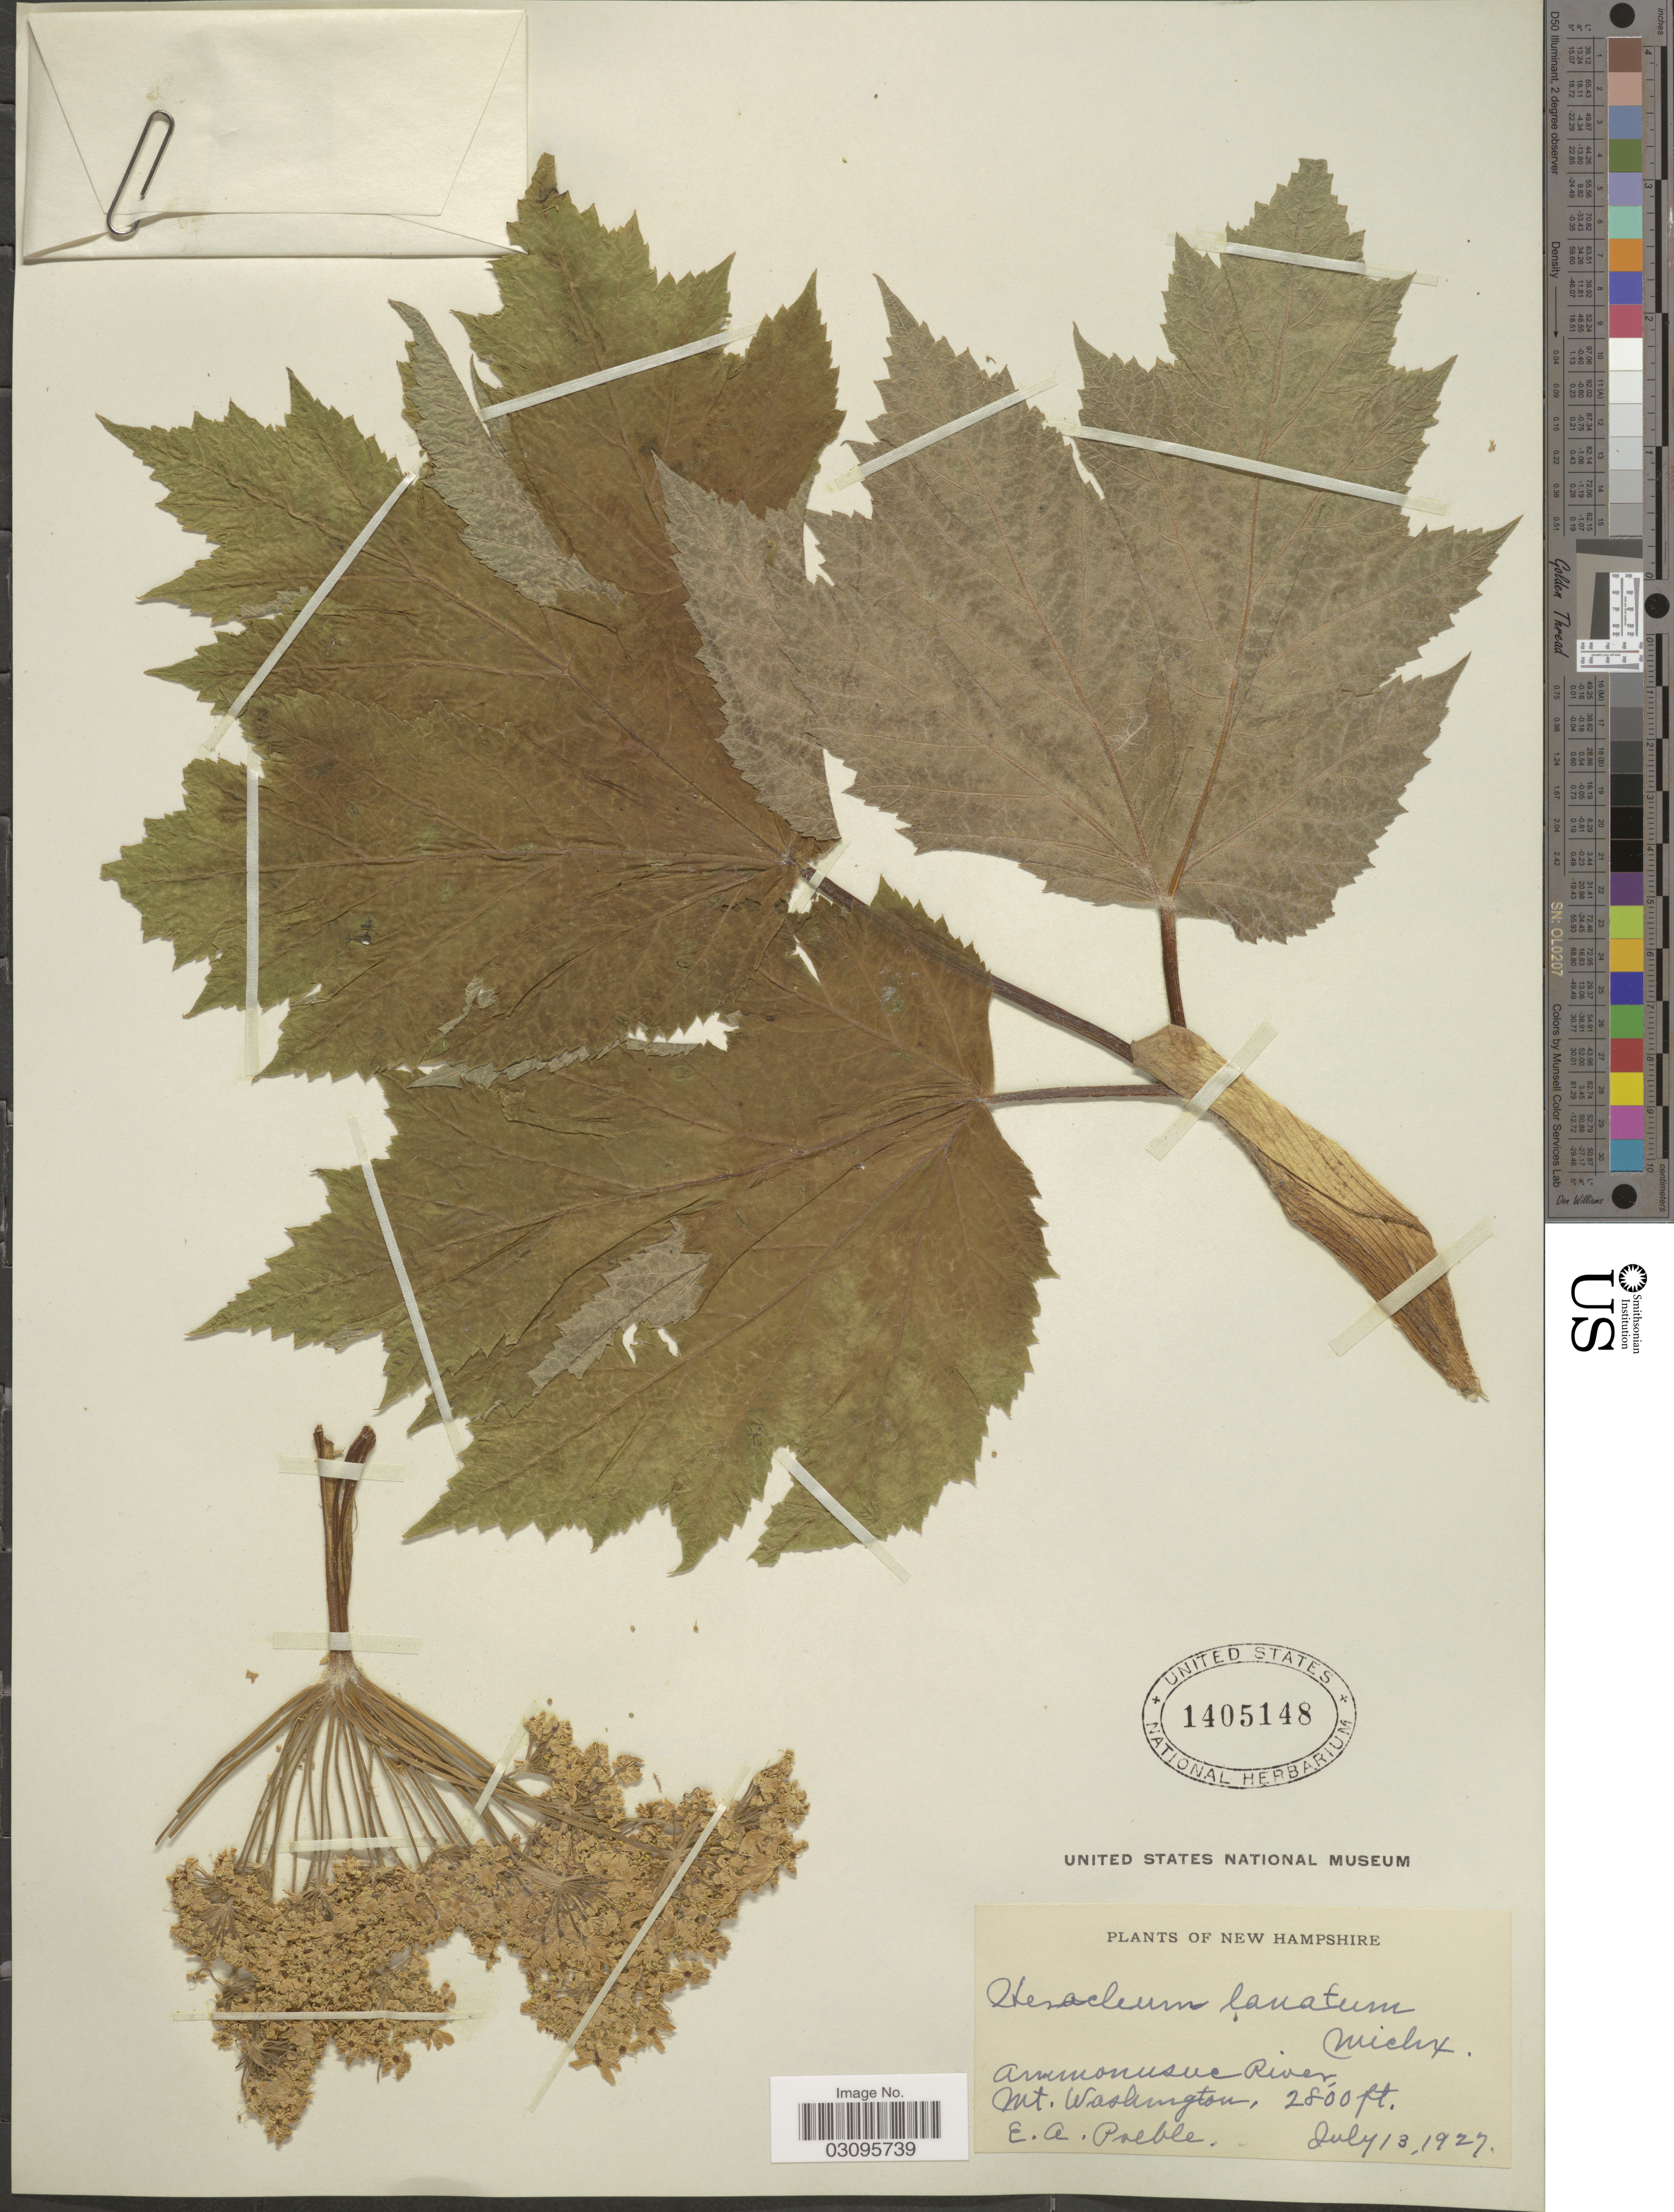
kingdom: Plantae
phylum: Tracheophyta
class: Magnoliopsida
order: Apiales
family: Apiaceae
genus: Heracleum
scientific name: Heracleum lanatum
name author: Michx.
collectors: E. Preble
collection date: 1927-07-13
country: United States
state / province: New Hampshire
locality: Ammonusuc River, Mt. Washington.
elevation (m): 853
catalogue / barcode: US 1405148